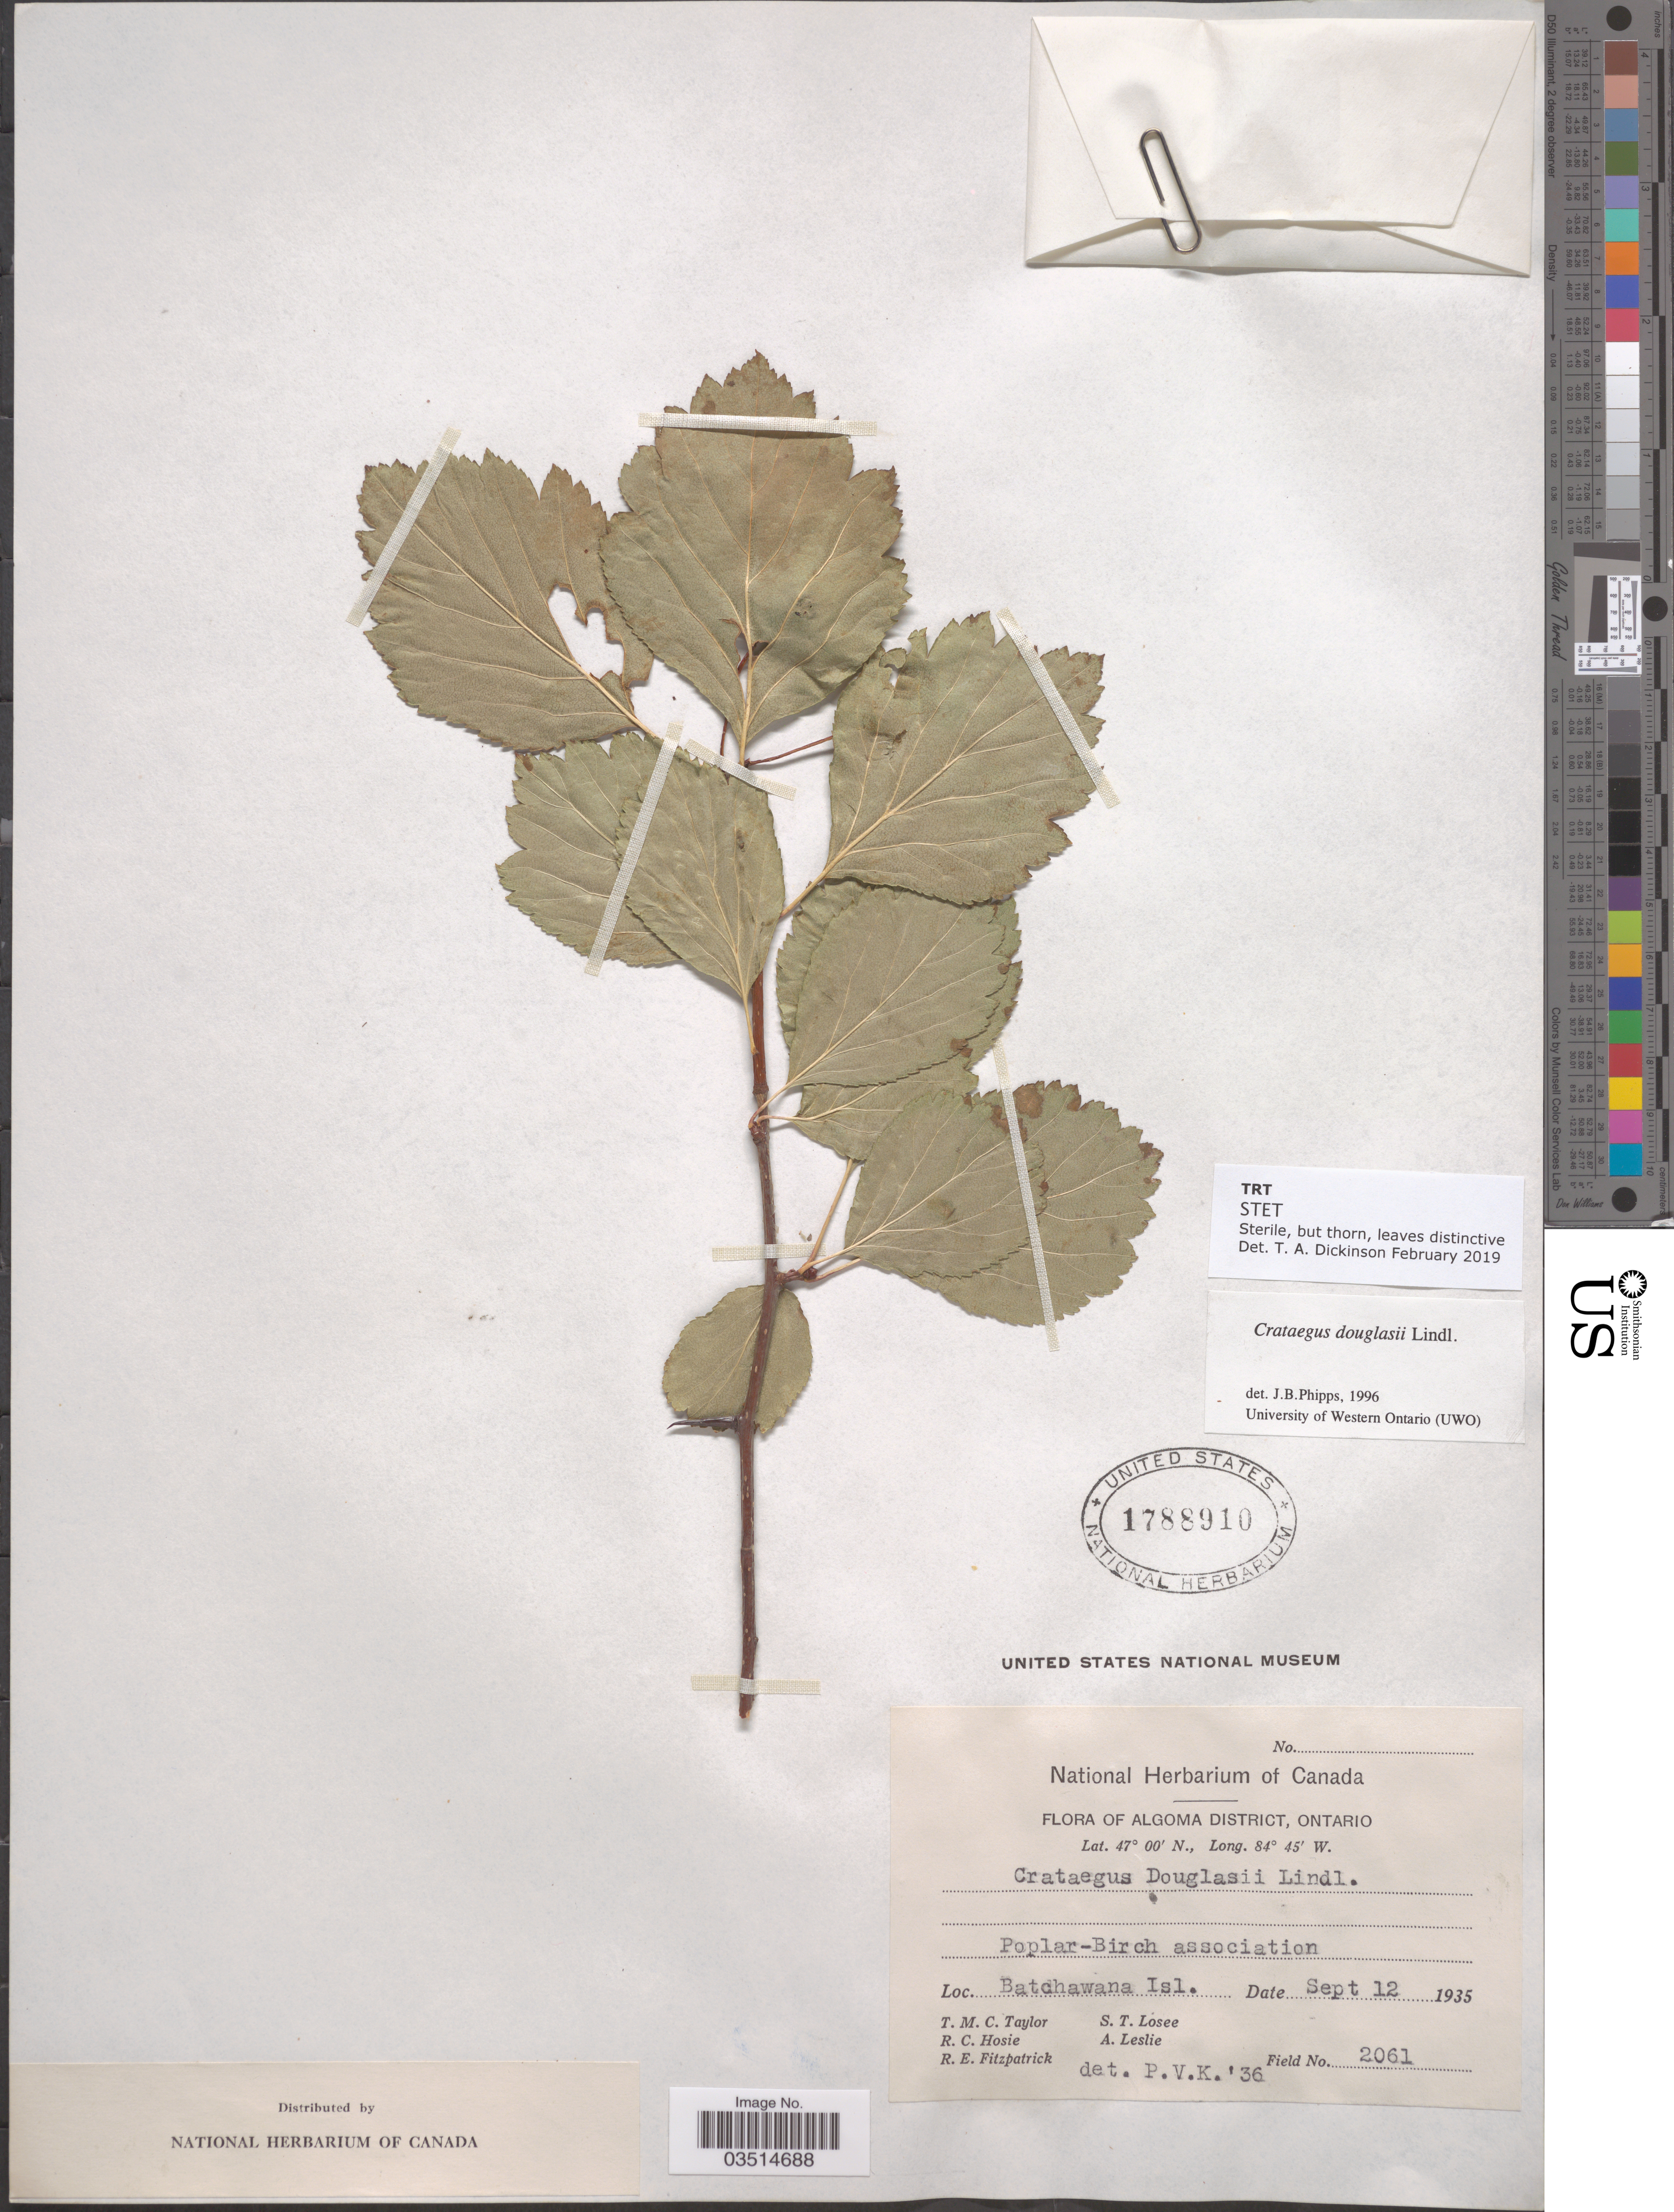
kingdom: Plantae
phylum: Tracheophyta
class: Magnoliopsida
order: Rosales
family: Rosaceae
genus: Crataegus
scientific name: Crataegus douglasii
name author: Lindl.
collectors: T. M. C. Taylor, R. Hosie, R. Fitzpatrick, S. Losee & A. Leslie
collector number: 2061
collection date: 1935-09-12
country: Canada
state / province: Ontario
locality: Algoma District. Batchawana Isl.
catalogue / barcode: US 1788910